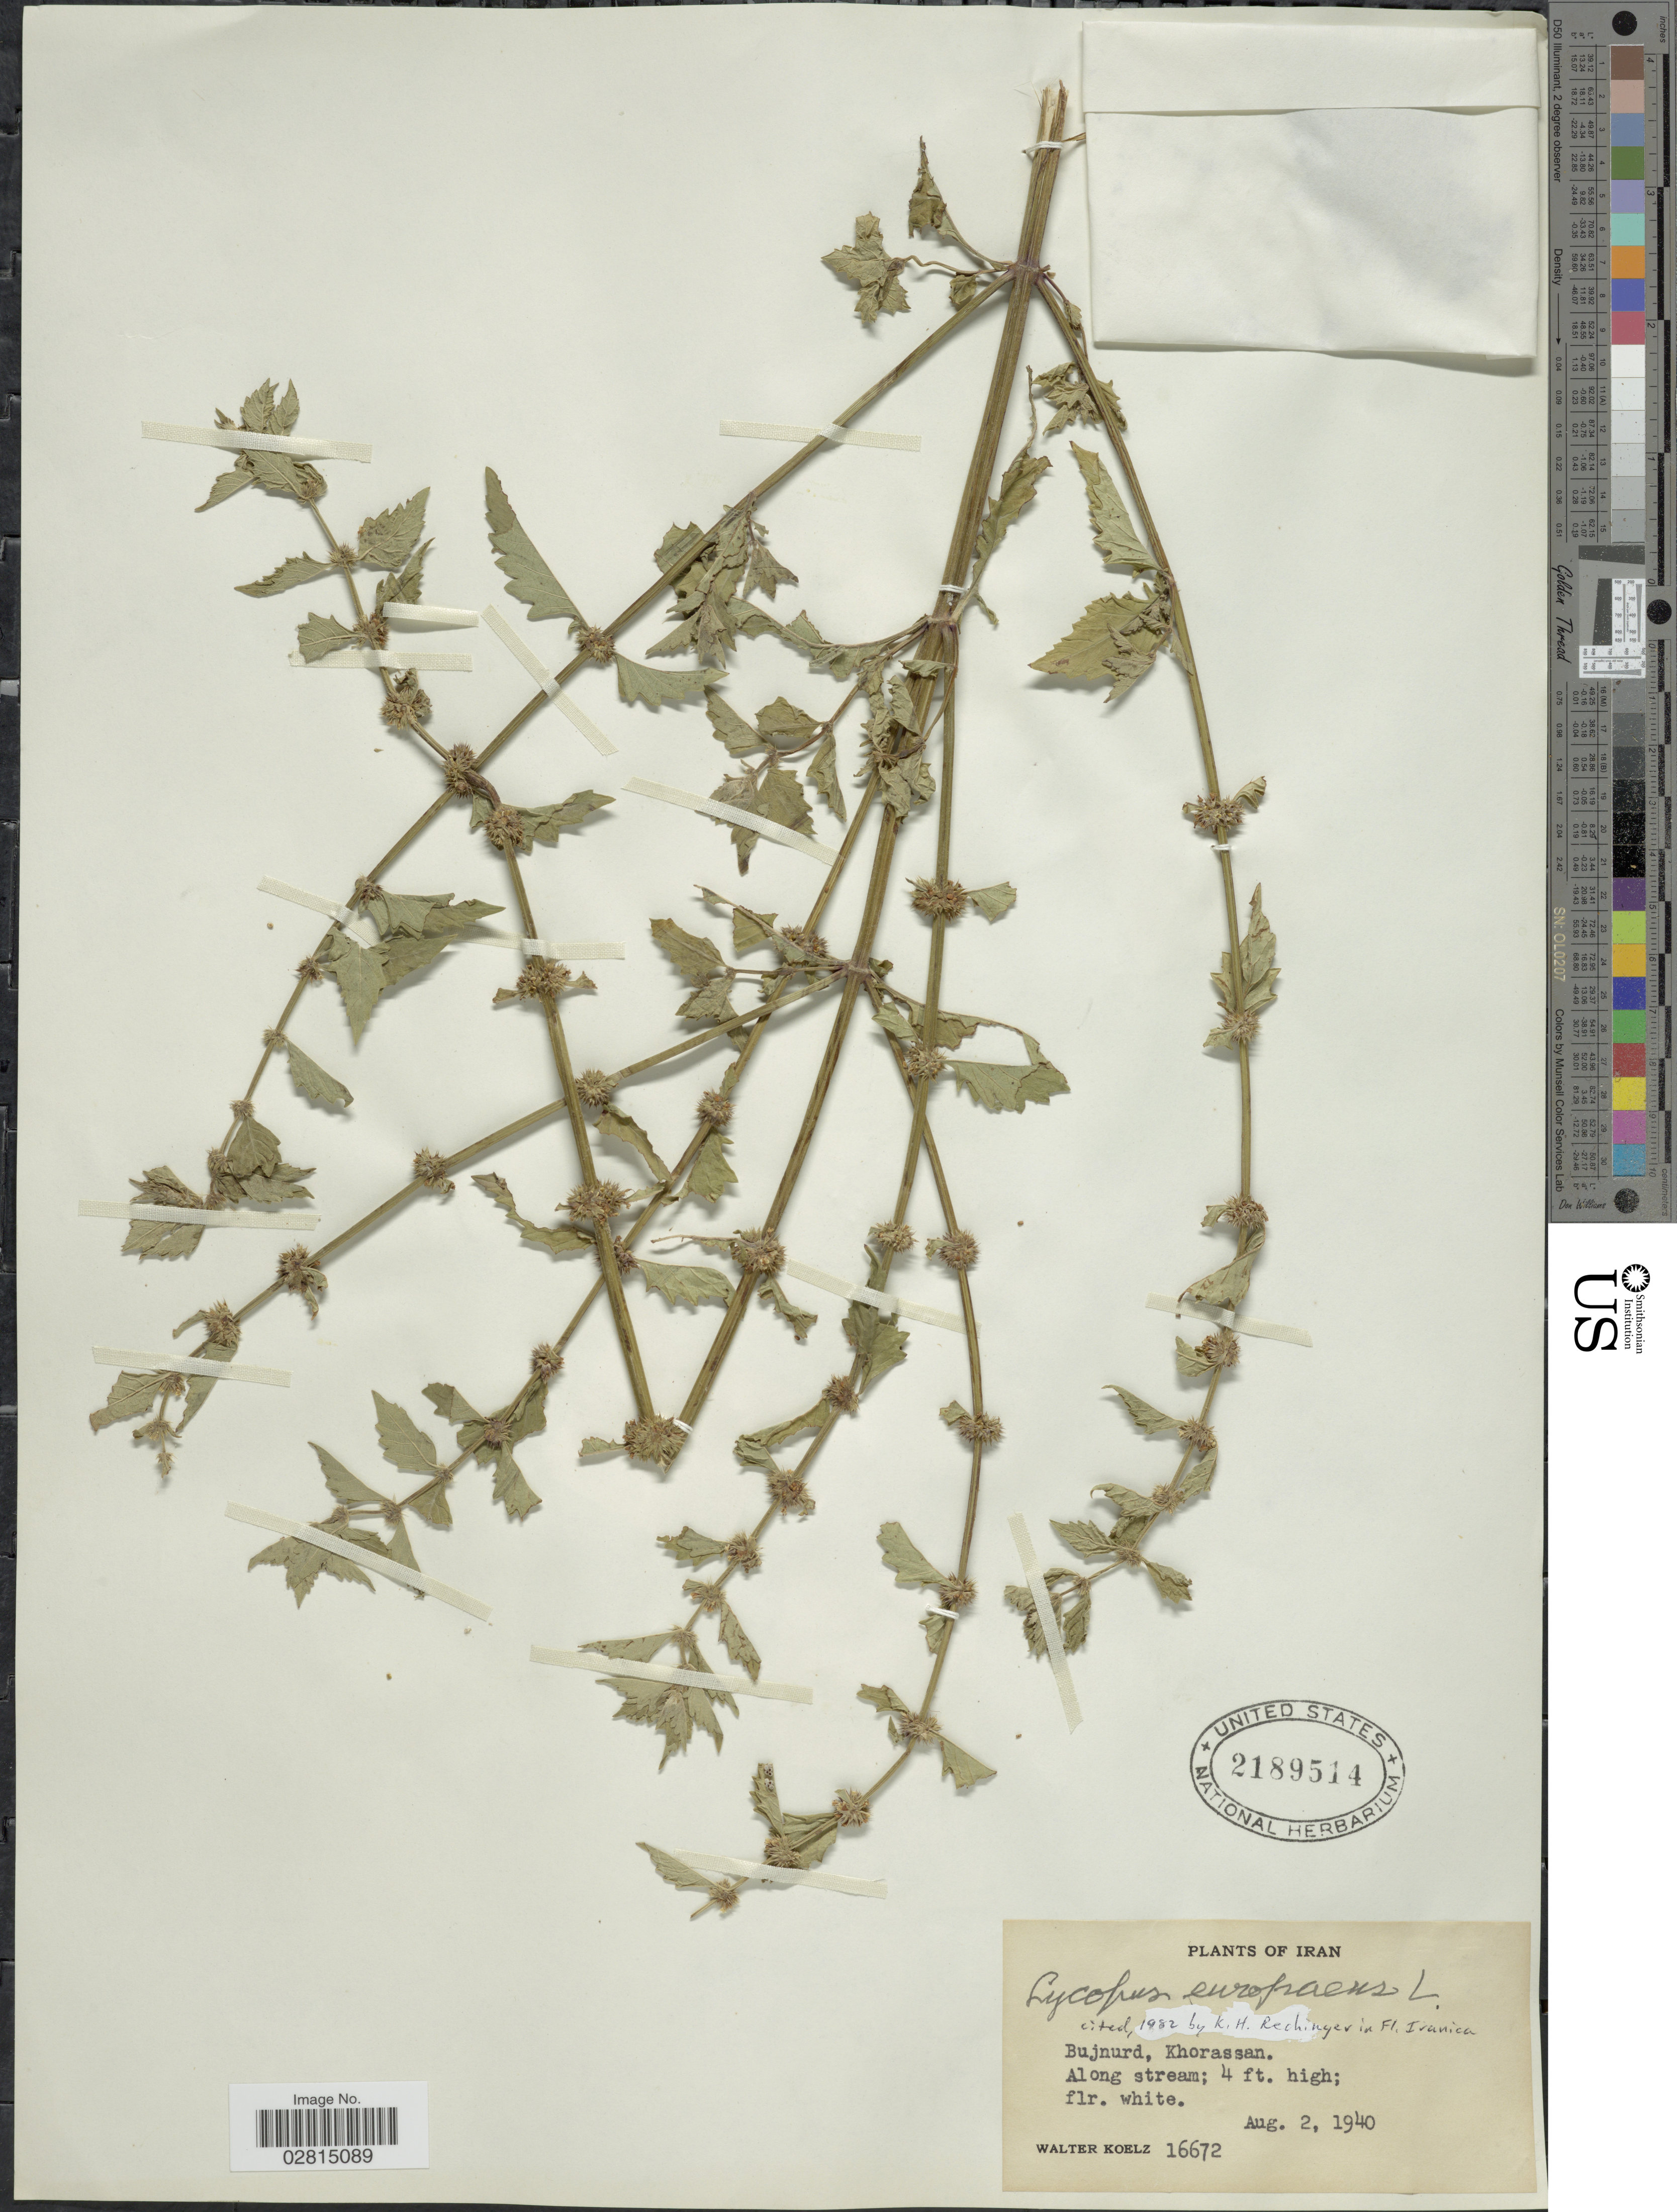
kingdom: Plantae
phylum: Tracheophyta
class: Magnoliopsida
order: Lamiales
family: Lamiaceae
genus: Lycopus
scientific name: Lycopus europaeus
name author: L.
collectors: W. N. Koelz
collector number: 16672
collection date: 1940-08-02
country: Iran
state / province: Khorasan [obsolete]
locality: Bujnurd, Khorassan.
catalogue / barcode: US 2189514